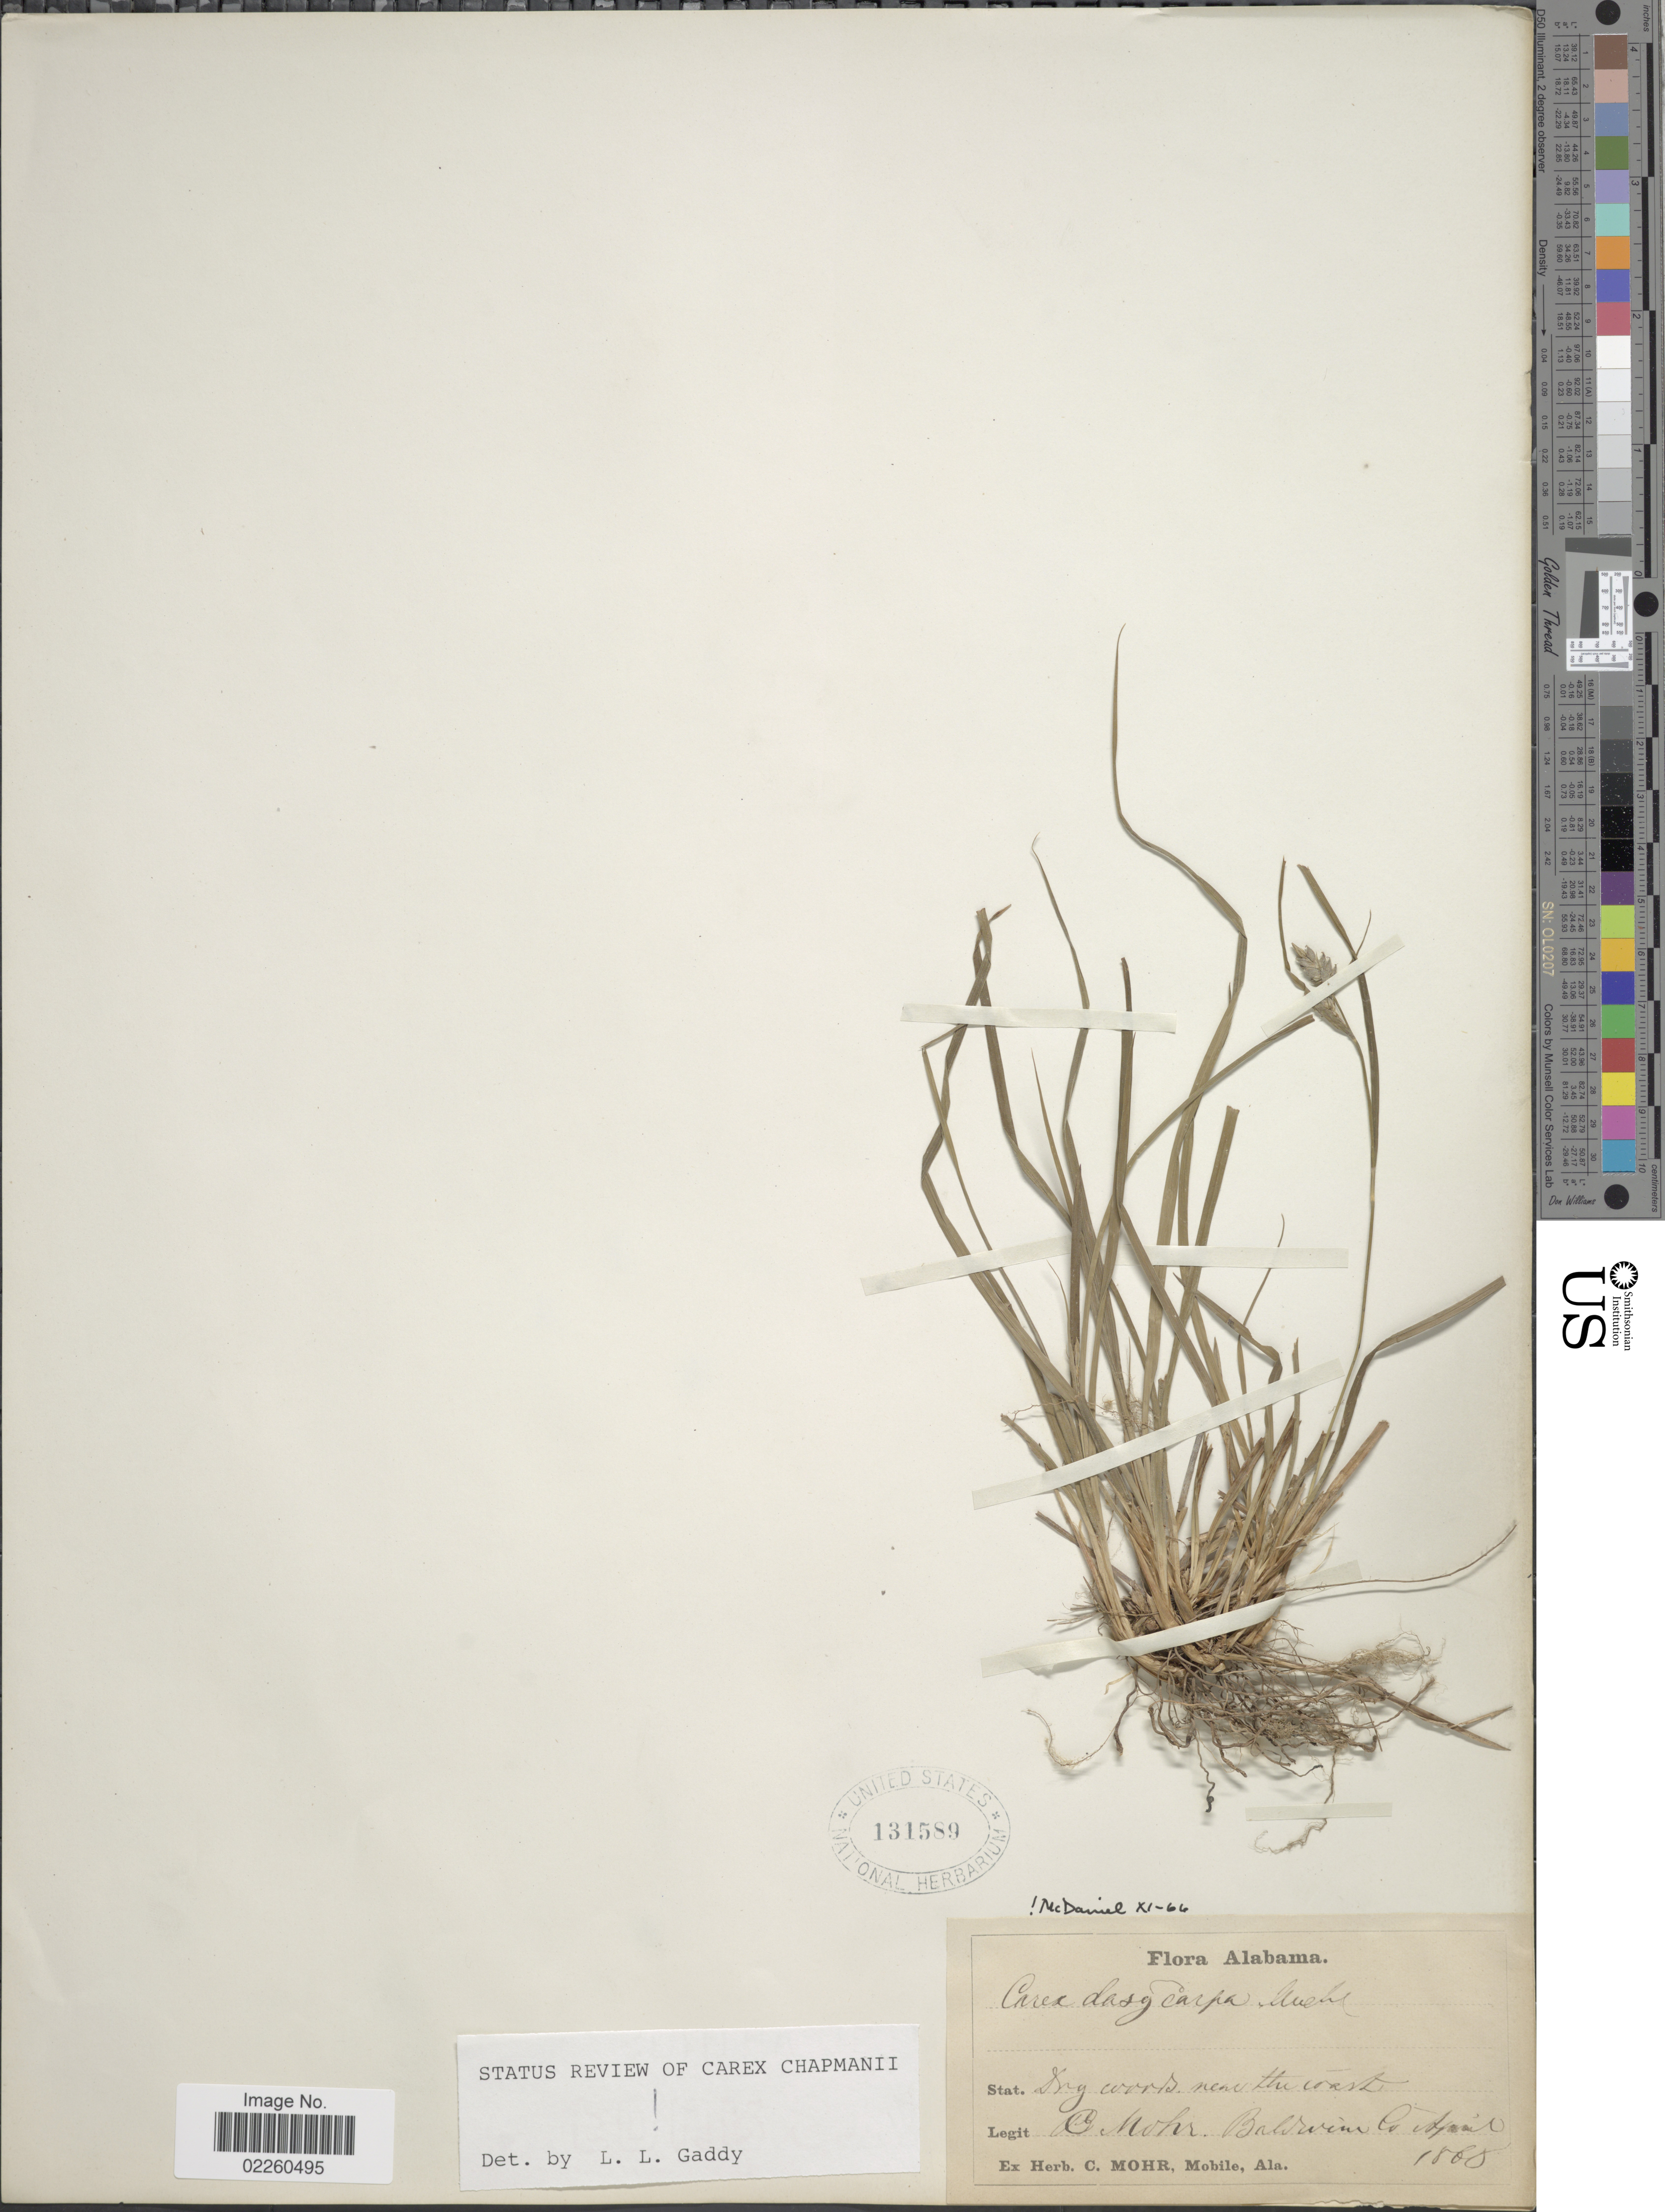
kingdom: Plantae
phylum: Tracheophyta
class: Liliopsida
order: Poales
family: Cyperaceae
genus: Carex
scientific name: Carex dasycarpa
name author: Muhl.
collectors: C. T. Mohr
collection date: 1868-04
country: United States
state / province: Alabama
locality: Dry woods near the coast. Baldwin Co,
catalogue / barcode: US 131589